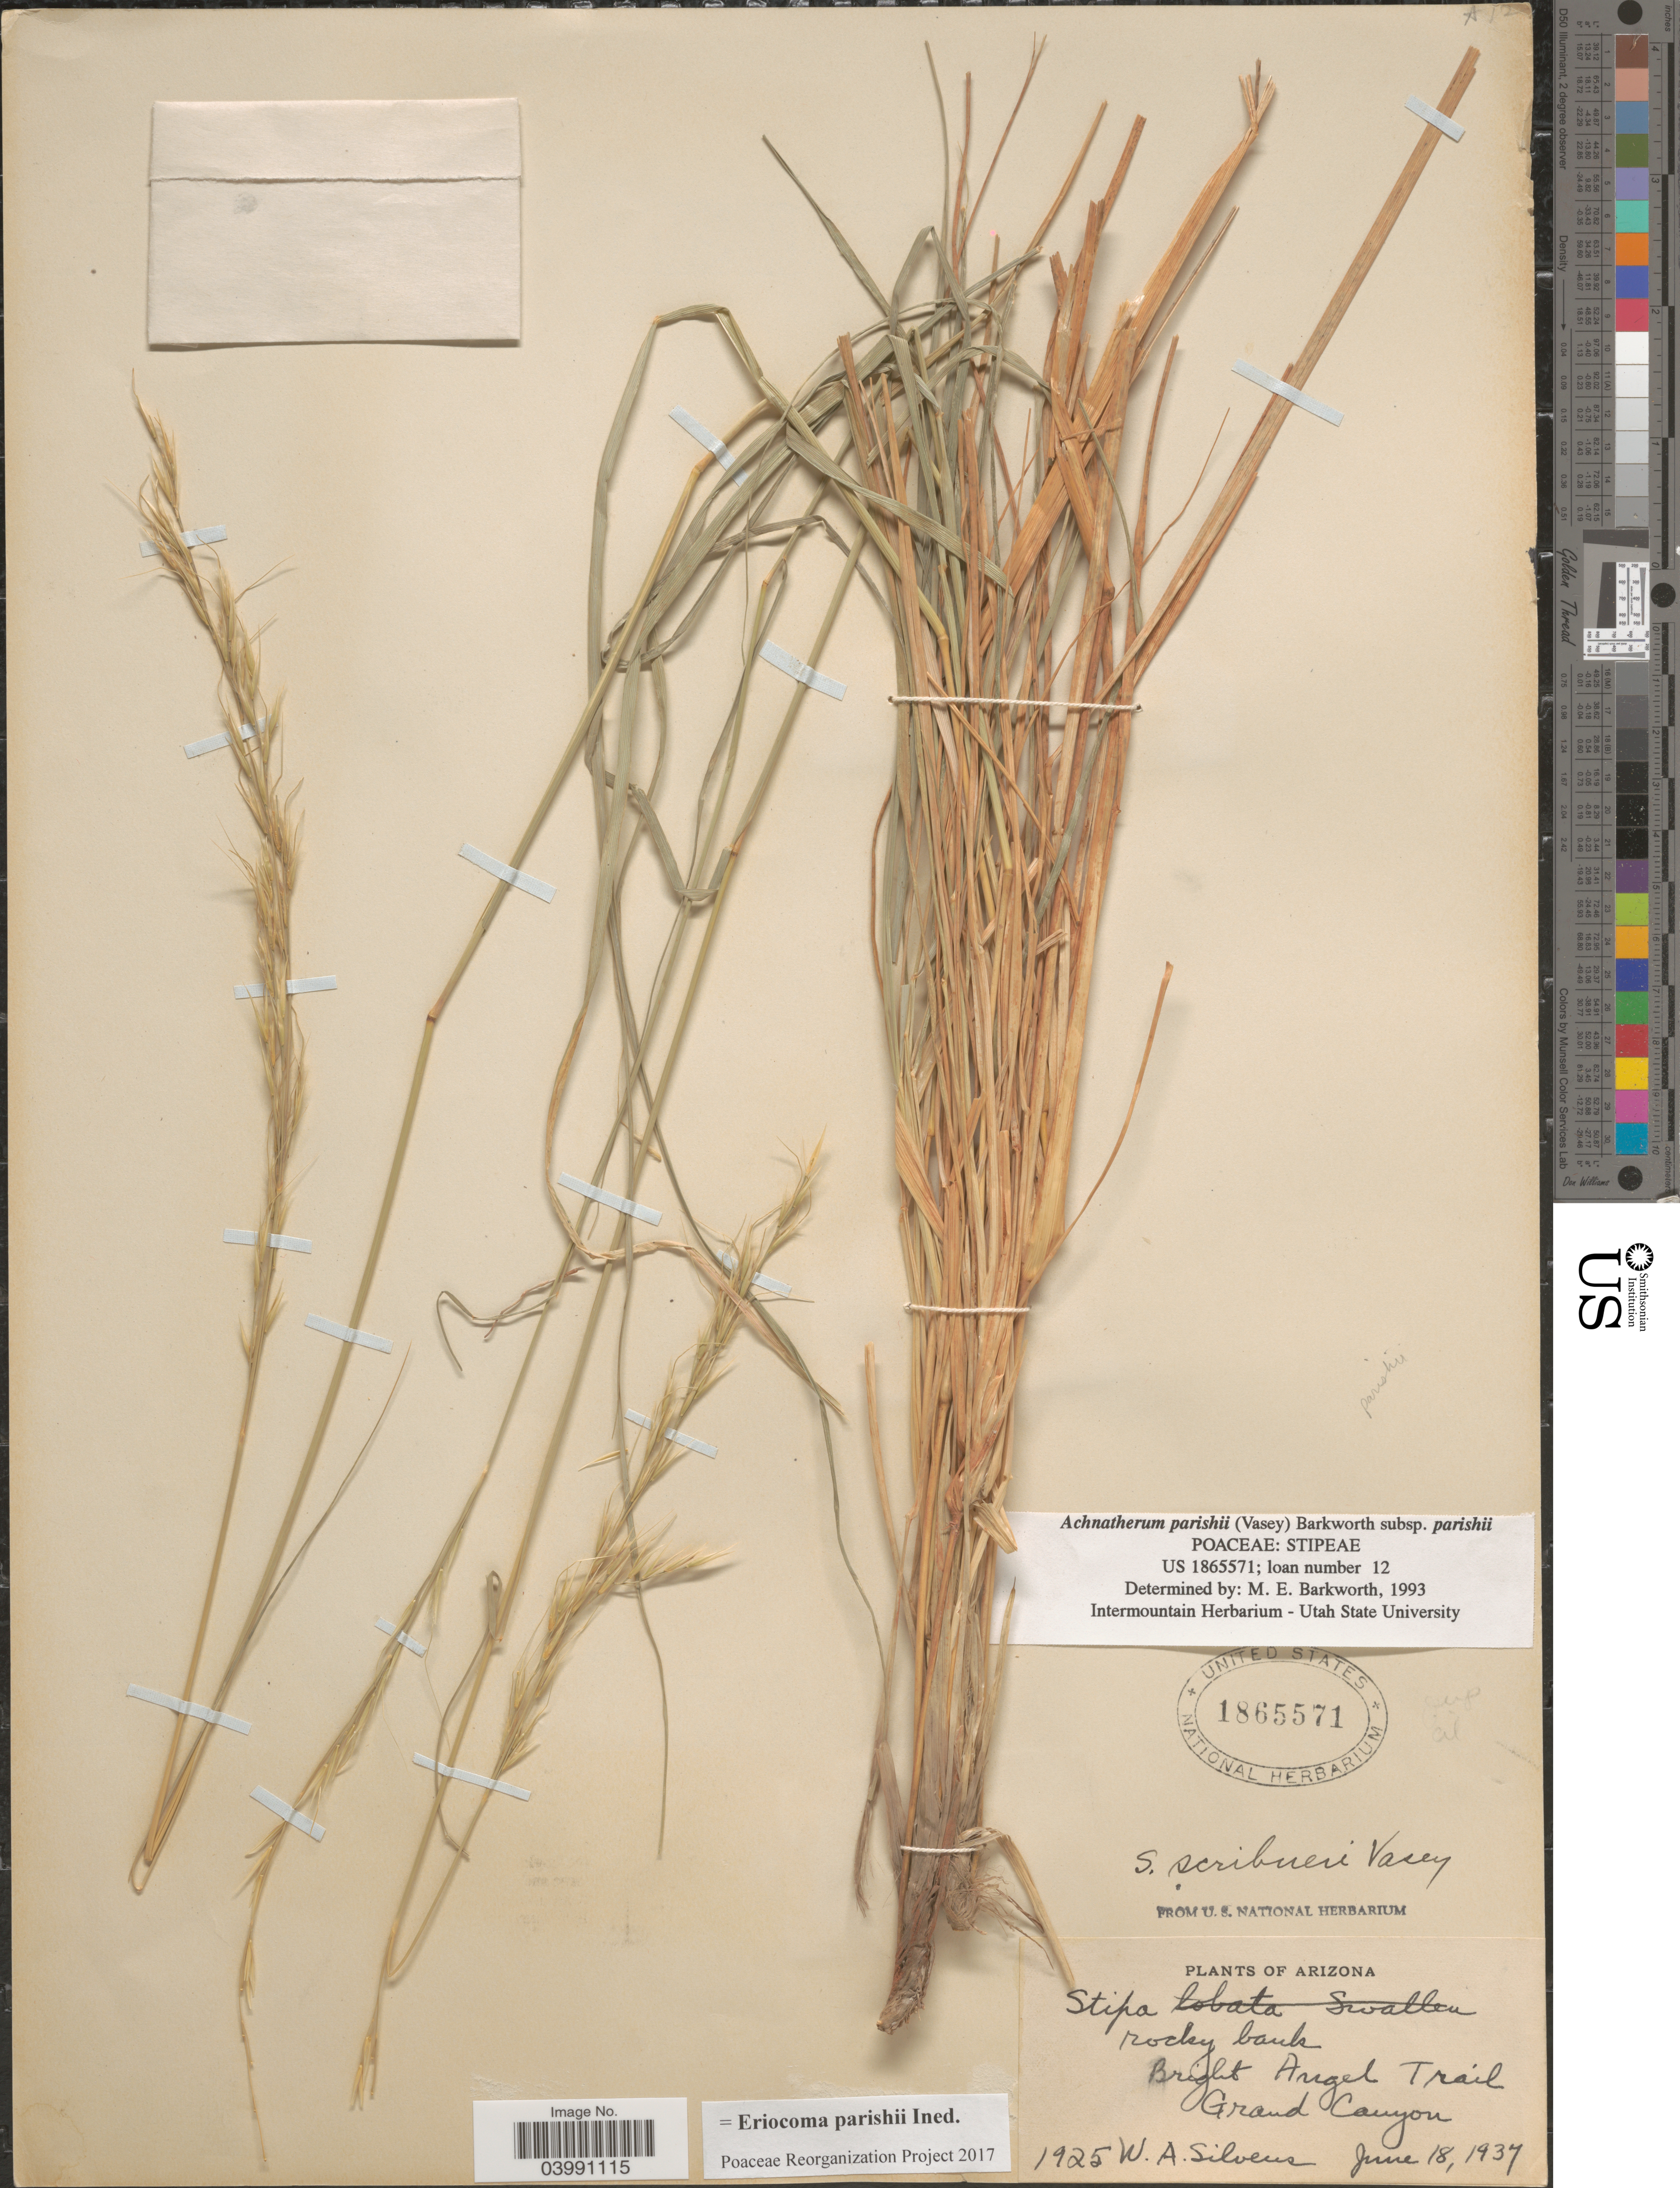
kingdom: Plantae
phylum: Tracheophyta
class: Liliopsida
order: Poales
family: Poaceae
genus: Eriocoma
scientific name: Eriocoma parishii ined.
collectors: W. Silveus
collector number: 1925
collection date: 1937-06-18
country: United States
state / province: Arizona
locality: Bright Angel Trail. Grand Canyon.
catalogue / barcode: US 1865571